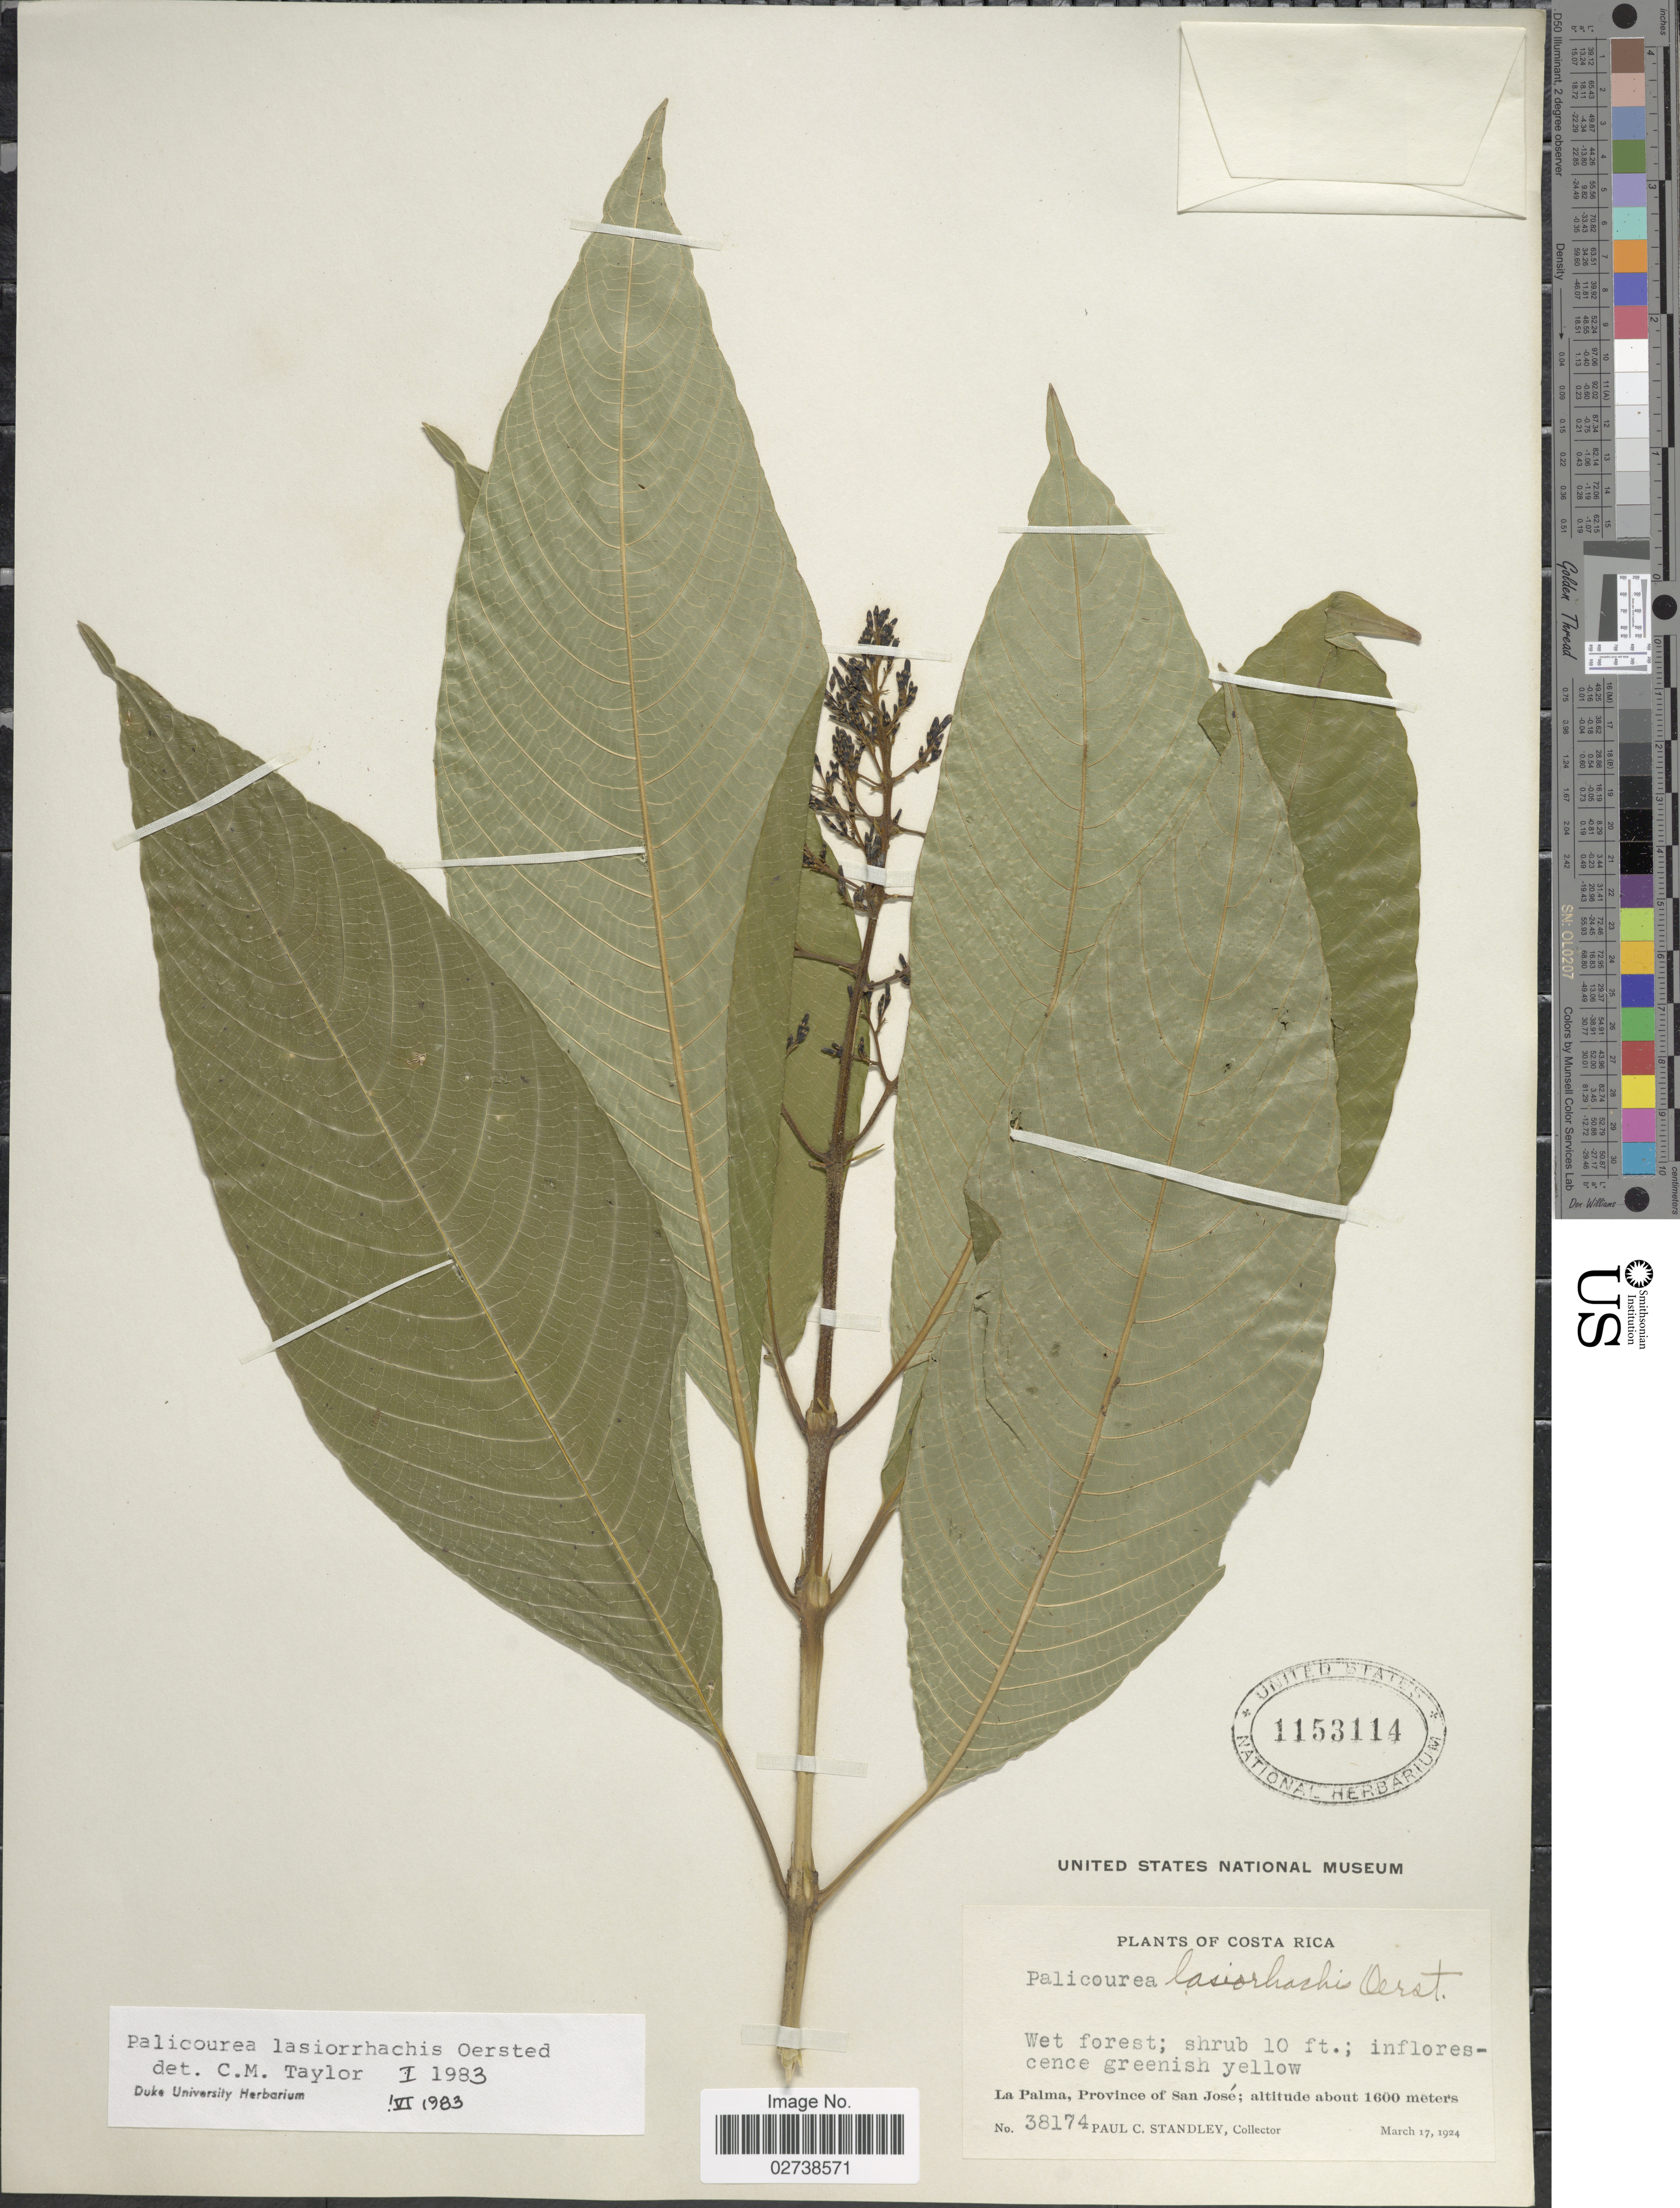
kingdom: Plantae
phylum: Tracheophyta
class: Magnoliopsida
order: Gentianales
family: Rubiaceae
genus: Palicourea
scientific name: Palicourea lasiorrhachis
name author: Oerst.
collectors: P. C. Standley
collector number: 38174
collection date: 1924-03-17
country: Costa Rica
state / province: San José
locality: Wet forest; La Palma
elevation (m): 1600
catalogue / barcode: US 1153114